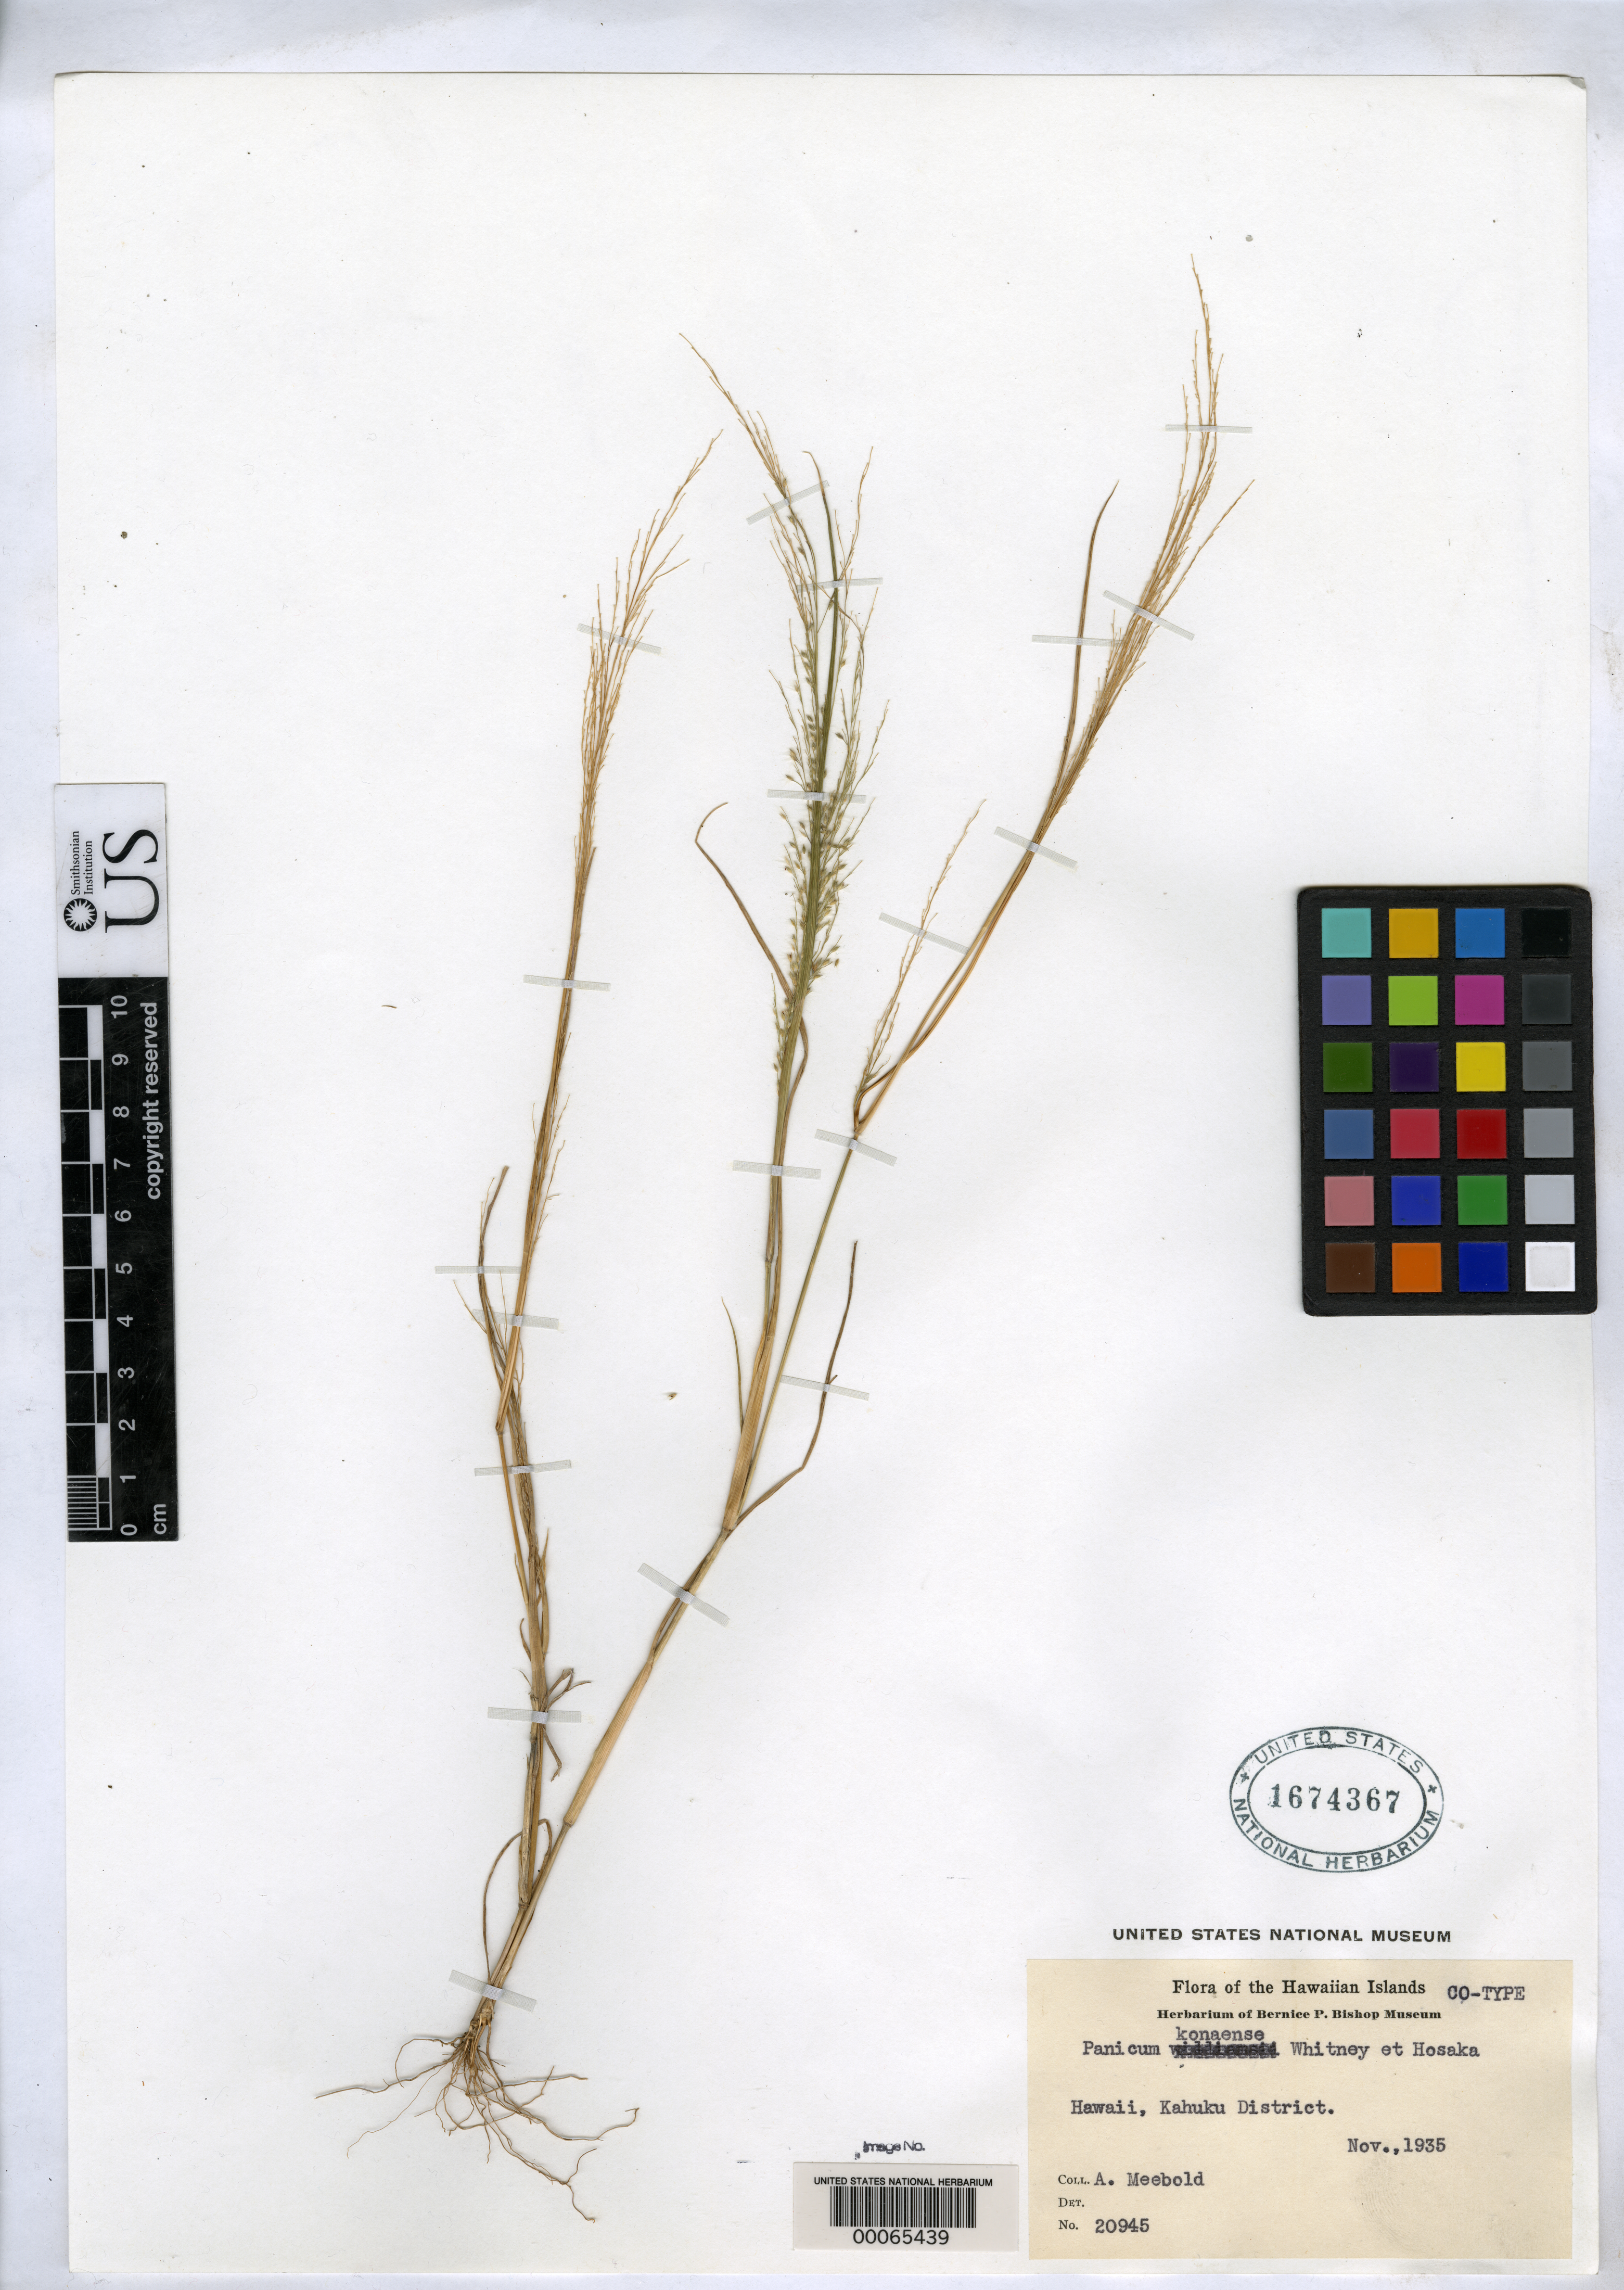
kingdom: Plantae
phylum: Tracheophyta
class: Liliopsida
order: Poales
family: Poaceae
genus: Panicum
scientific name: Panicum konaense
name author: Whitney & Hosaka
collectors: A. Meebold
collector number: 20945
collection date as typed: Nov 1935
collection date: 1935-11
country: United States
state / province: Hawaii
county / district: Honolulu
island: Oahu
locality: Kahuku.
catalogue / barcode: US 1674367